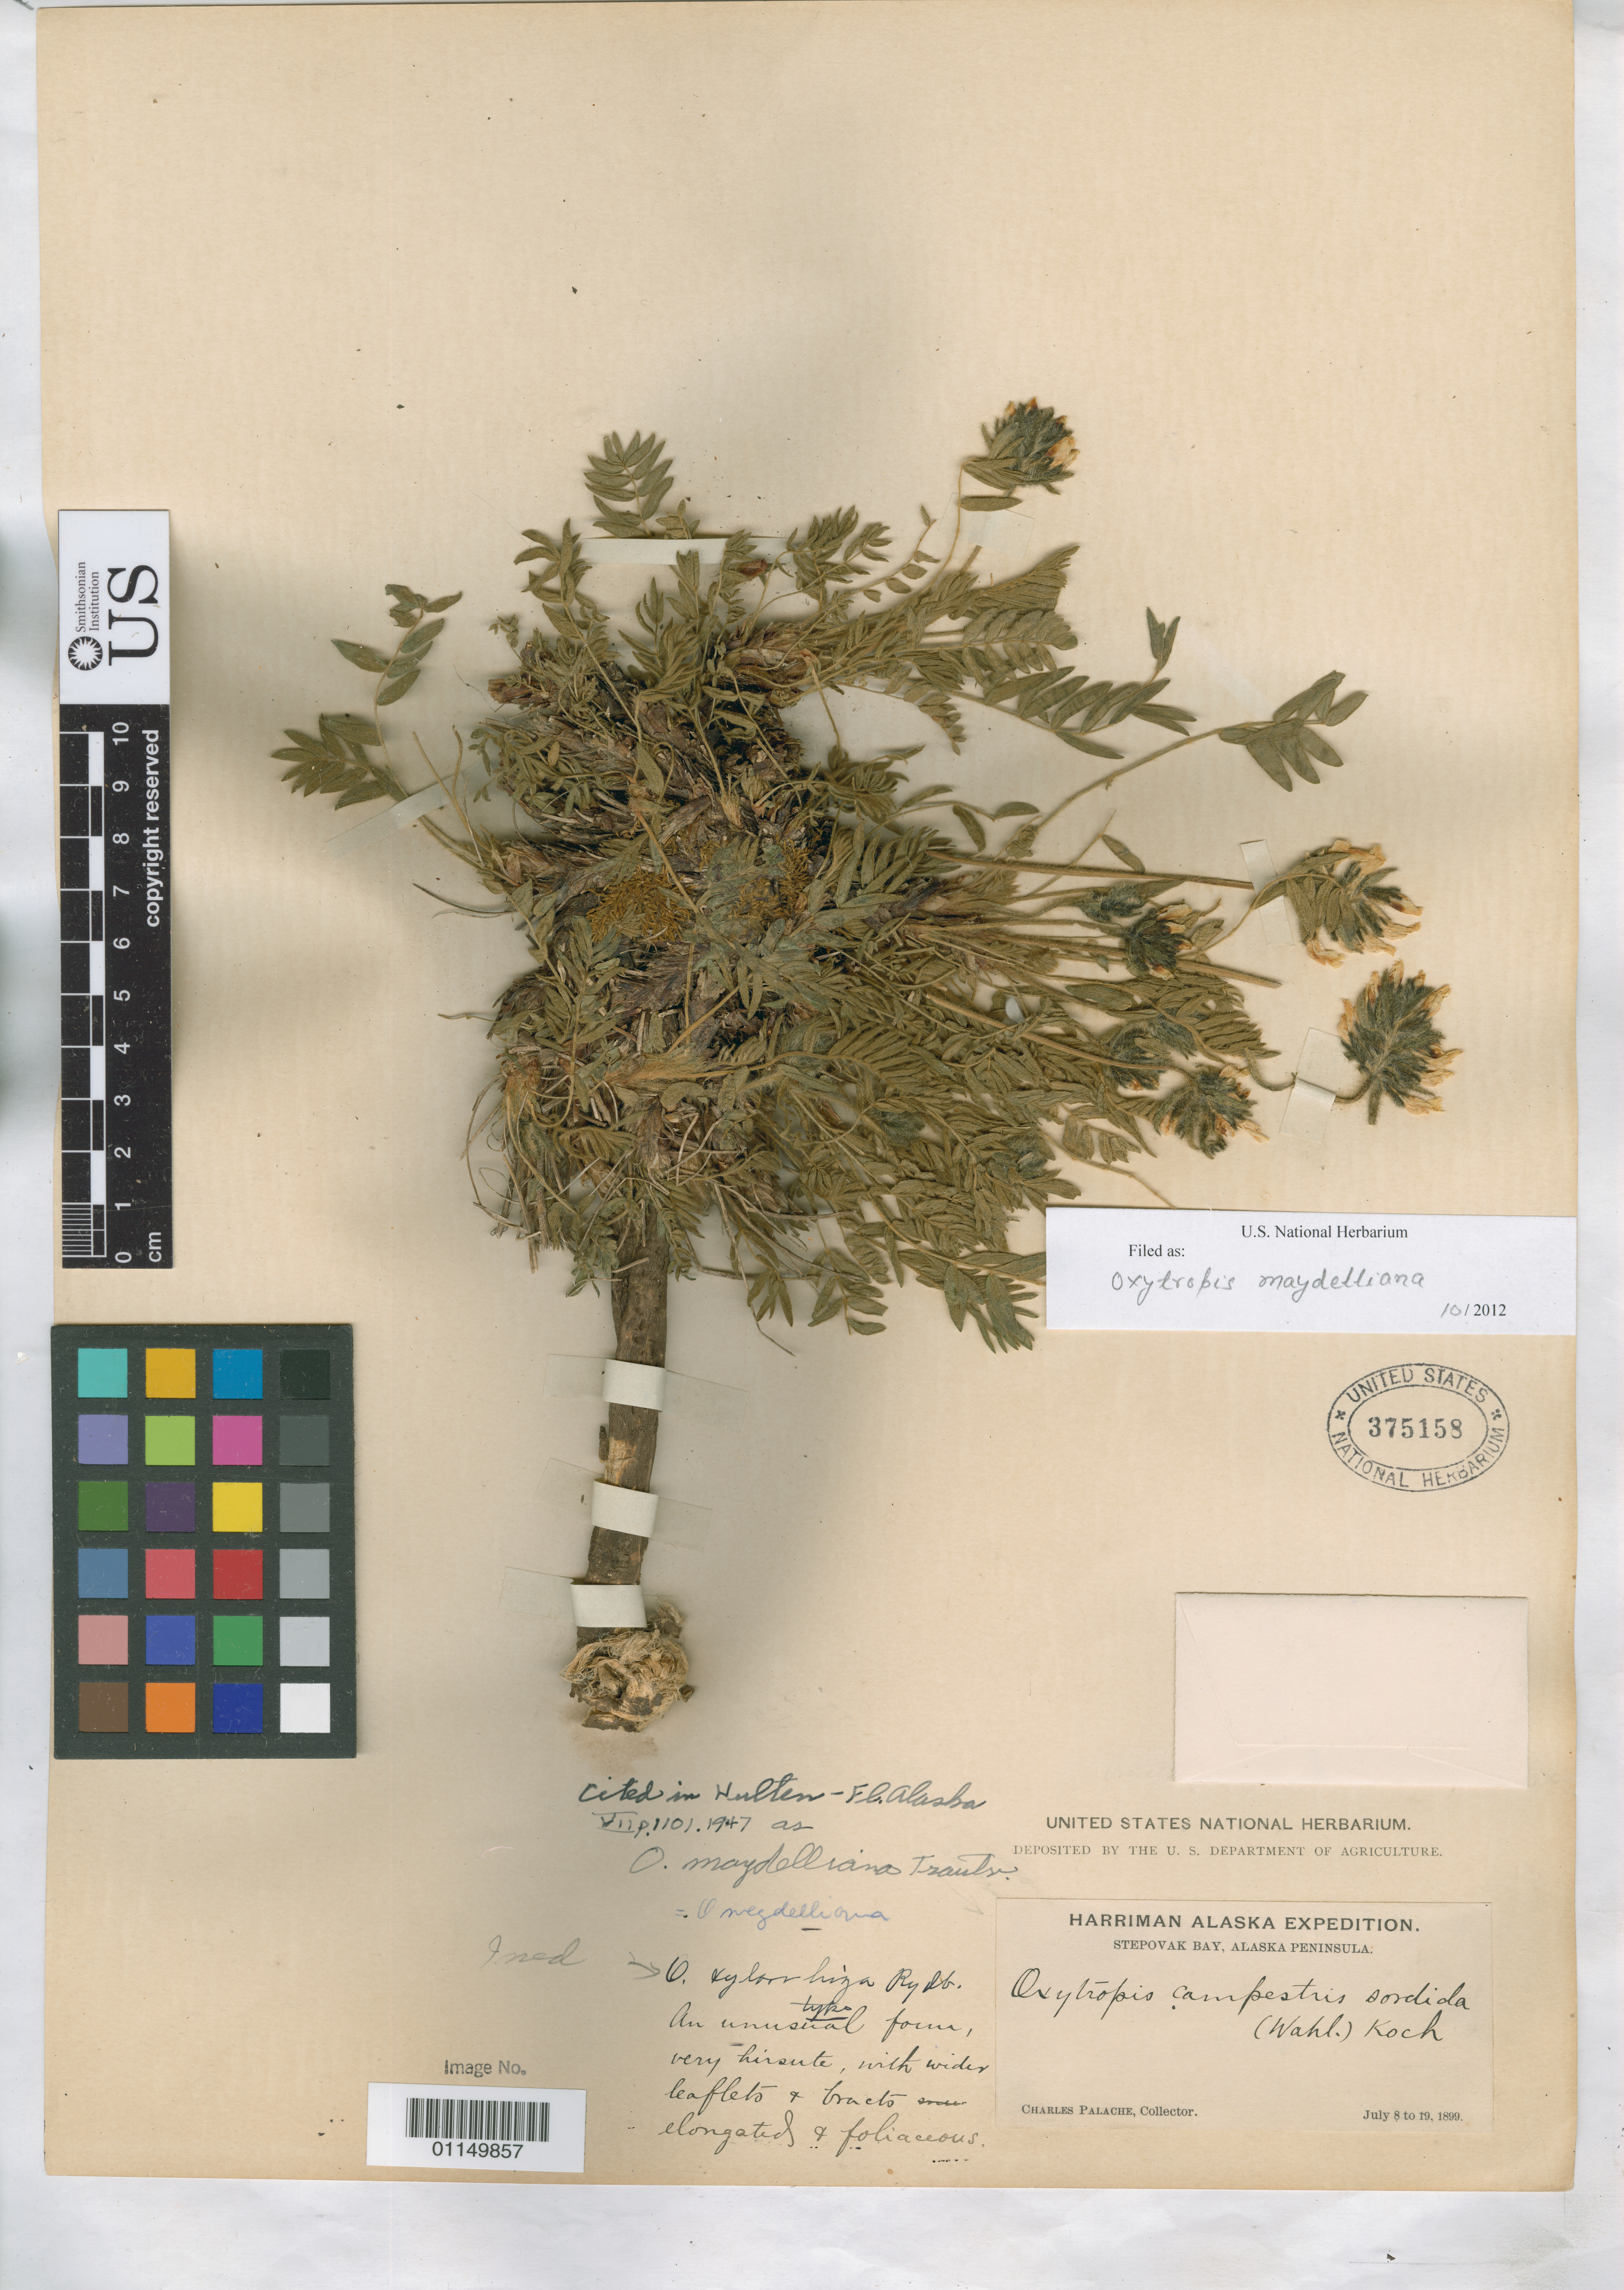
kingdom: Plantae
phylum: Tracheophyta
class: Magnoliopsida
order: Fabales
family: Fabaceae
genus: Oxytropis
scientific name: Oxytropis maydelliana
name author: Trautv.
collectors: C. Palache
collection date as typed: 08 Jul 1899 to 19 Jul 1899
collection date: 1899-07-08/1899-07-19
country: United States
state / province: Alaska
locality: Stepovak Bay, Alaska Peninsula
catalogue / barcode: US 375158